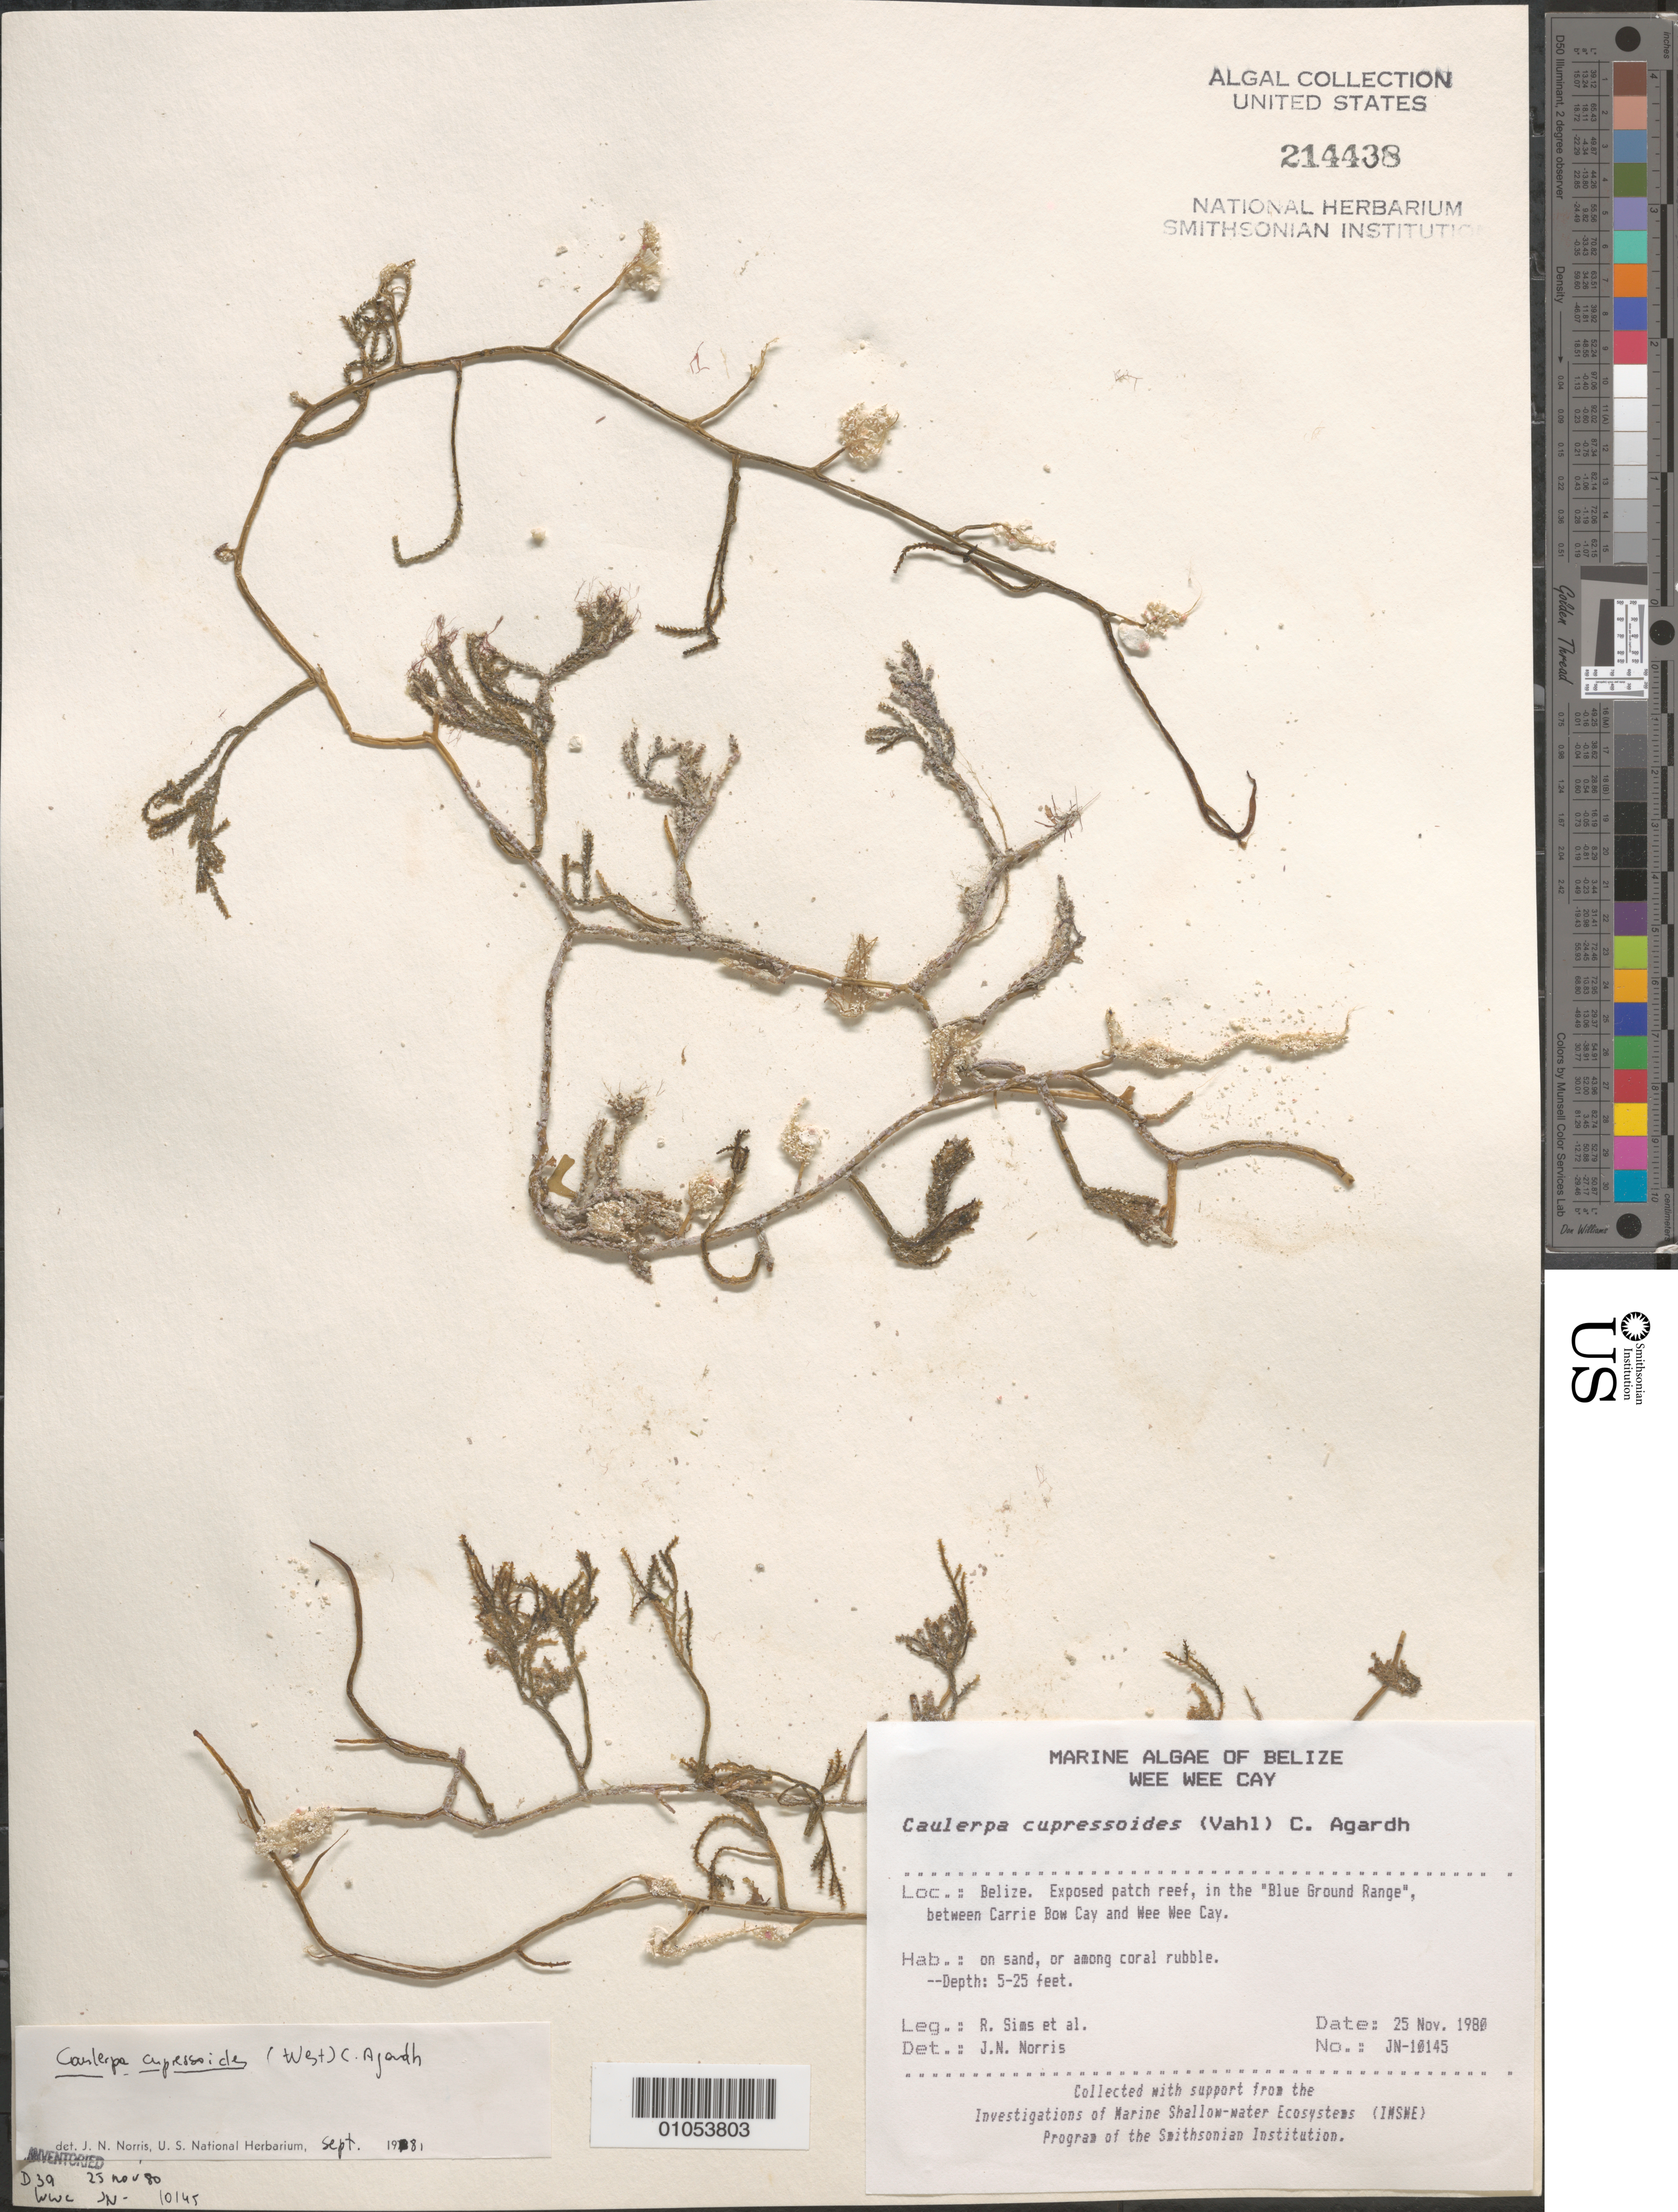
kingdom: Plantae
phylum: Chlorophyta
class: Ulvophyceae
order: Bryopsidales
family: Caulerpaceae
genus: Caulerpa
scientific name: Caulerpa cupressoides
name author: (Vahl) C. Agardh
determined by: Norris, James N.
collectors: R. H. Sims, M. M. Littler & K. E. Bucher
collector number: JN-10145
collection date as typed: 25 Nov 1980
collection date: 1980-11-25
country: Belize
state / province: Stann Creek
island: Wee Wee Cay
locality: Blue Ground Range, between Carrie Bow Cay and Wee Wee Cay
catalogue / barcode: US 214438